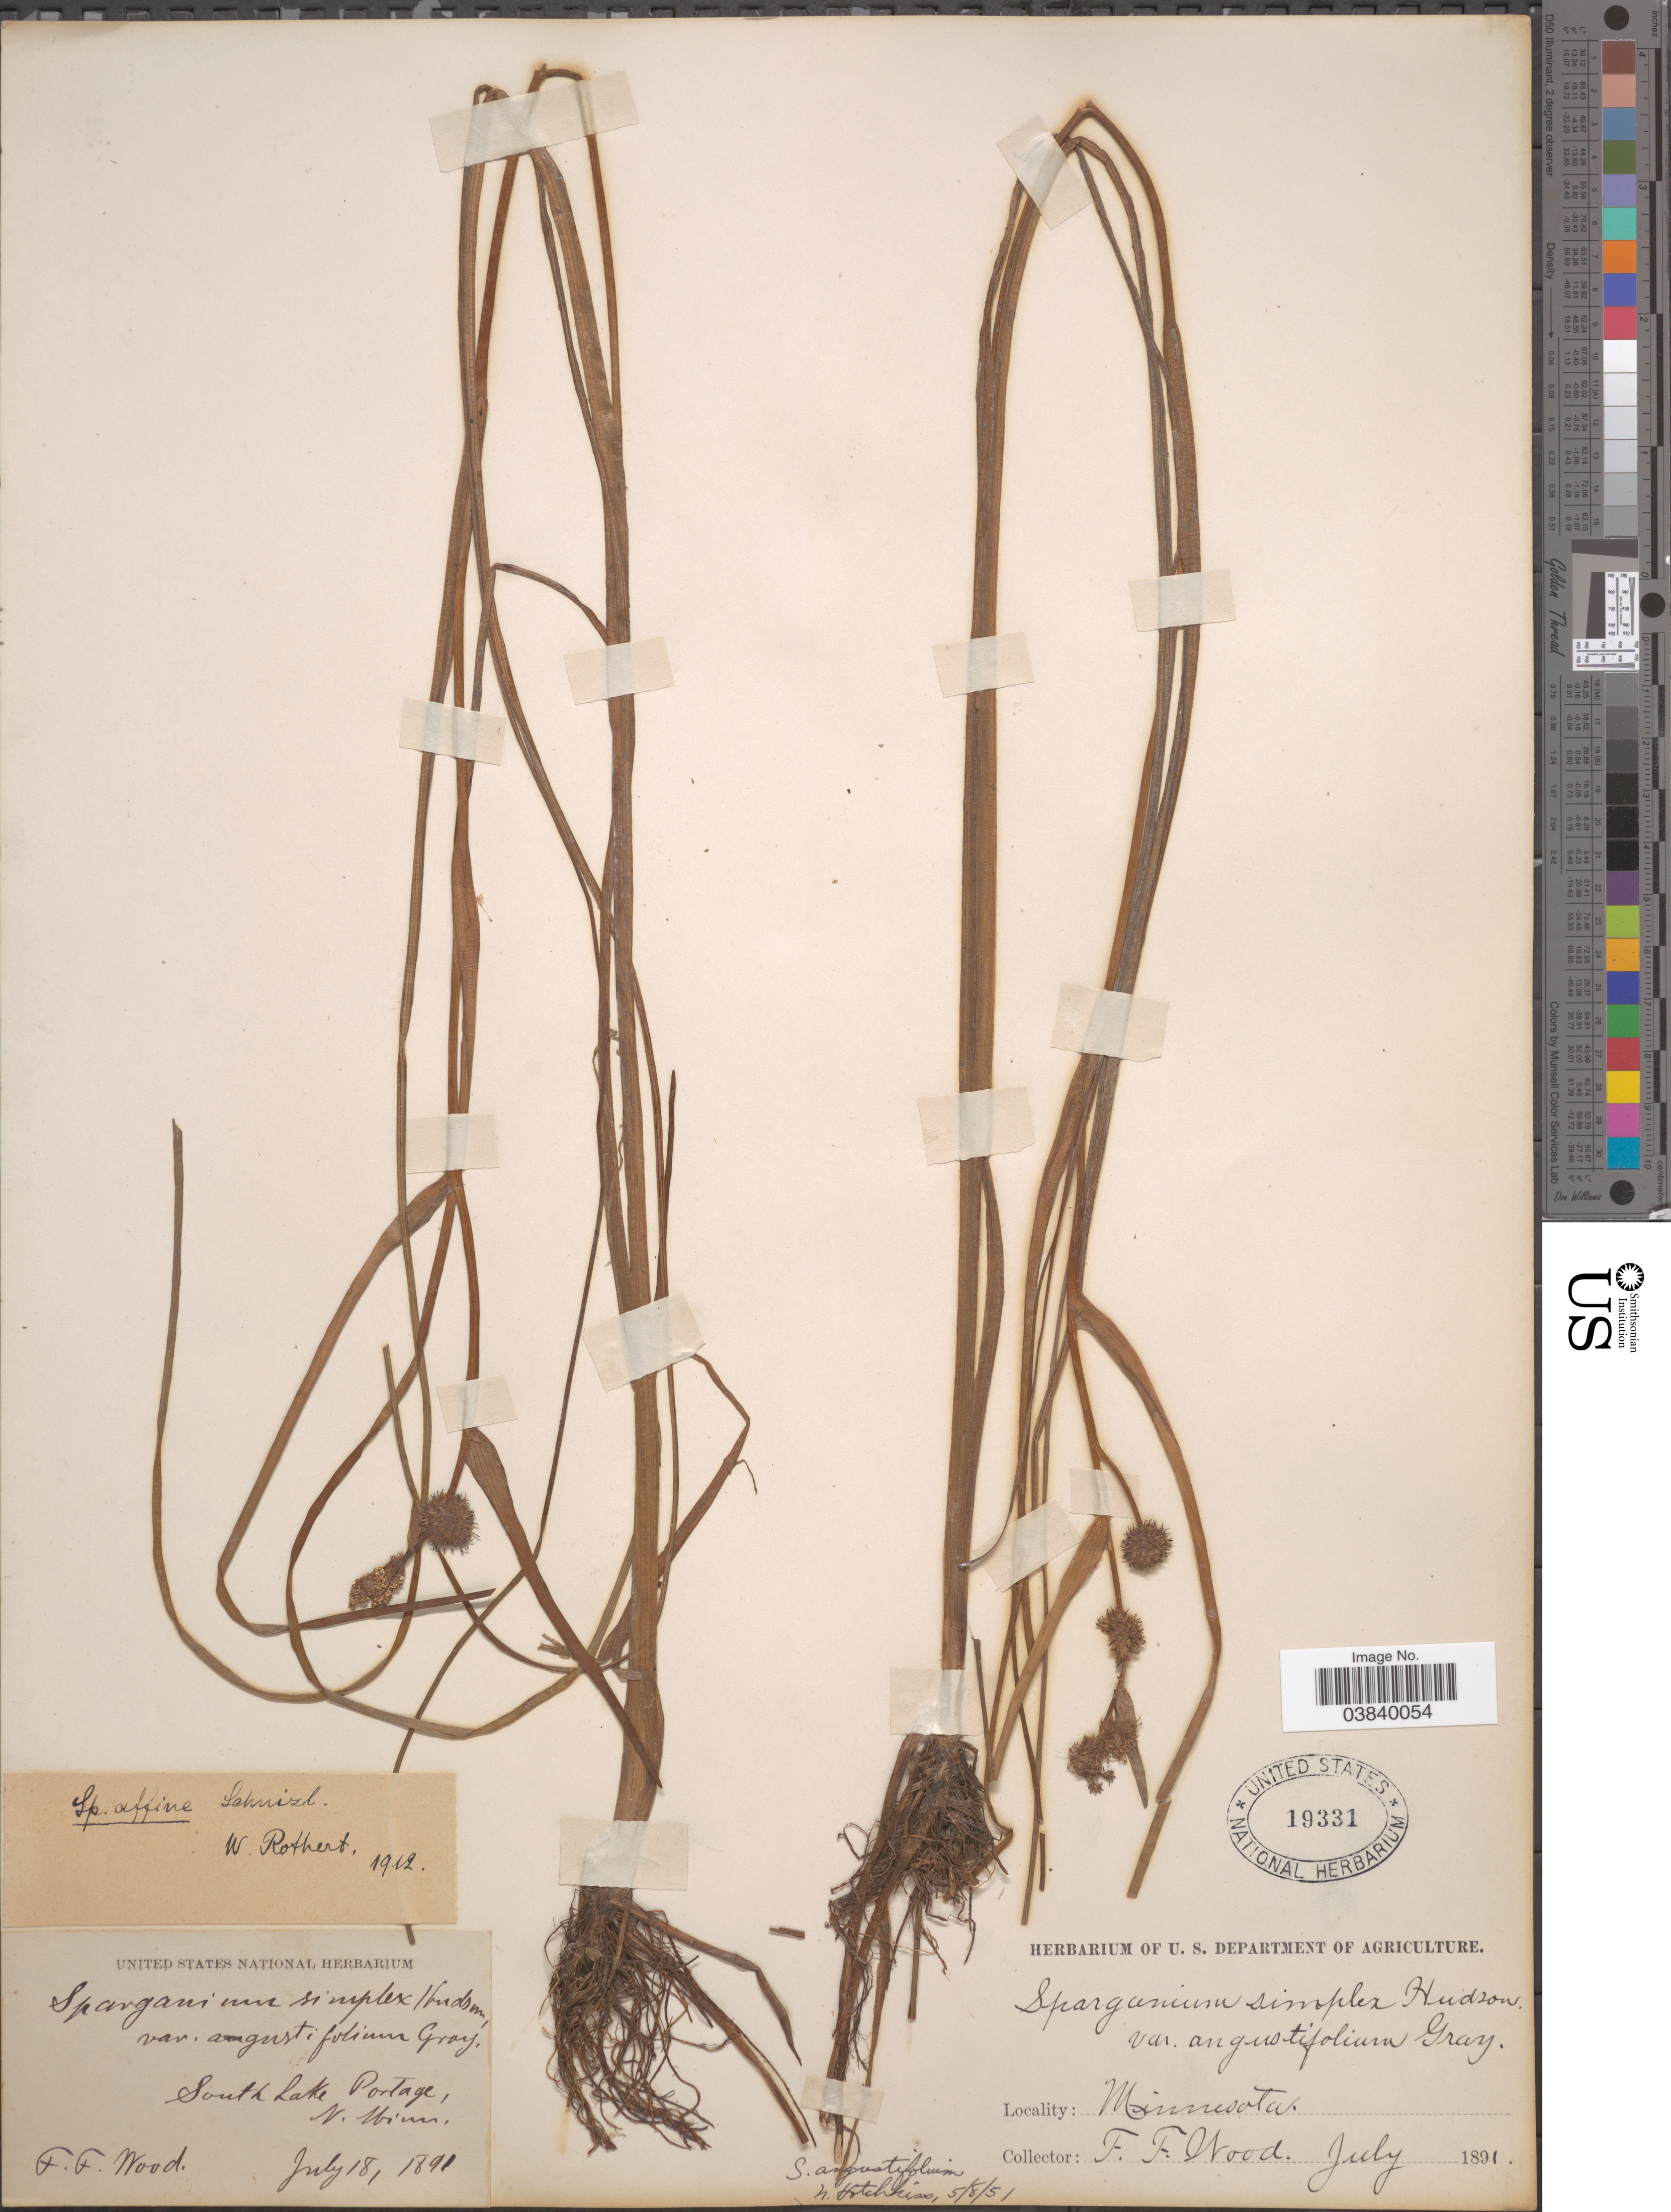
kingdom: Plantae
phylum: Tracheophyta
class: Liliopsida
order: Poales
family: Typhaceae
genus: Sparganium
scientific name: Sparganium angustifolium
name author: Michx.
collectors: F. Wood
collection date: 1891-07-18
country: United States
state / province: Minnesota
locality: South Lake Portage, N. Miness.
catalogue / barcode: US 19331